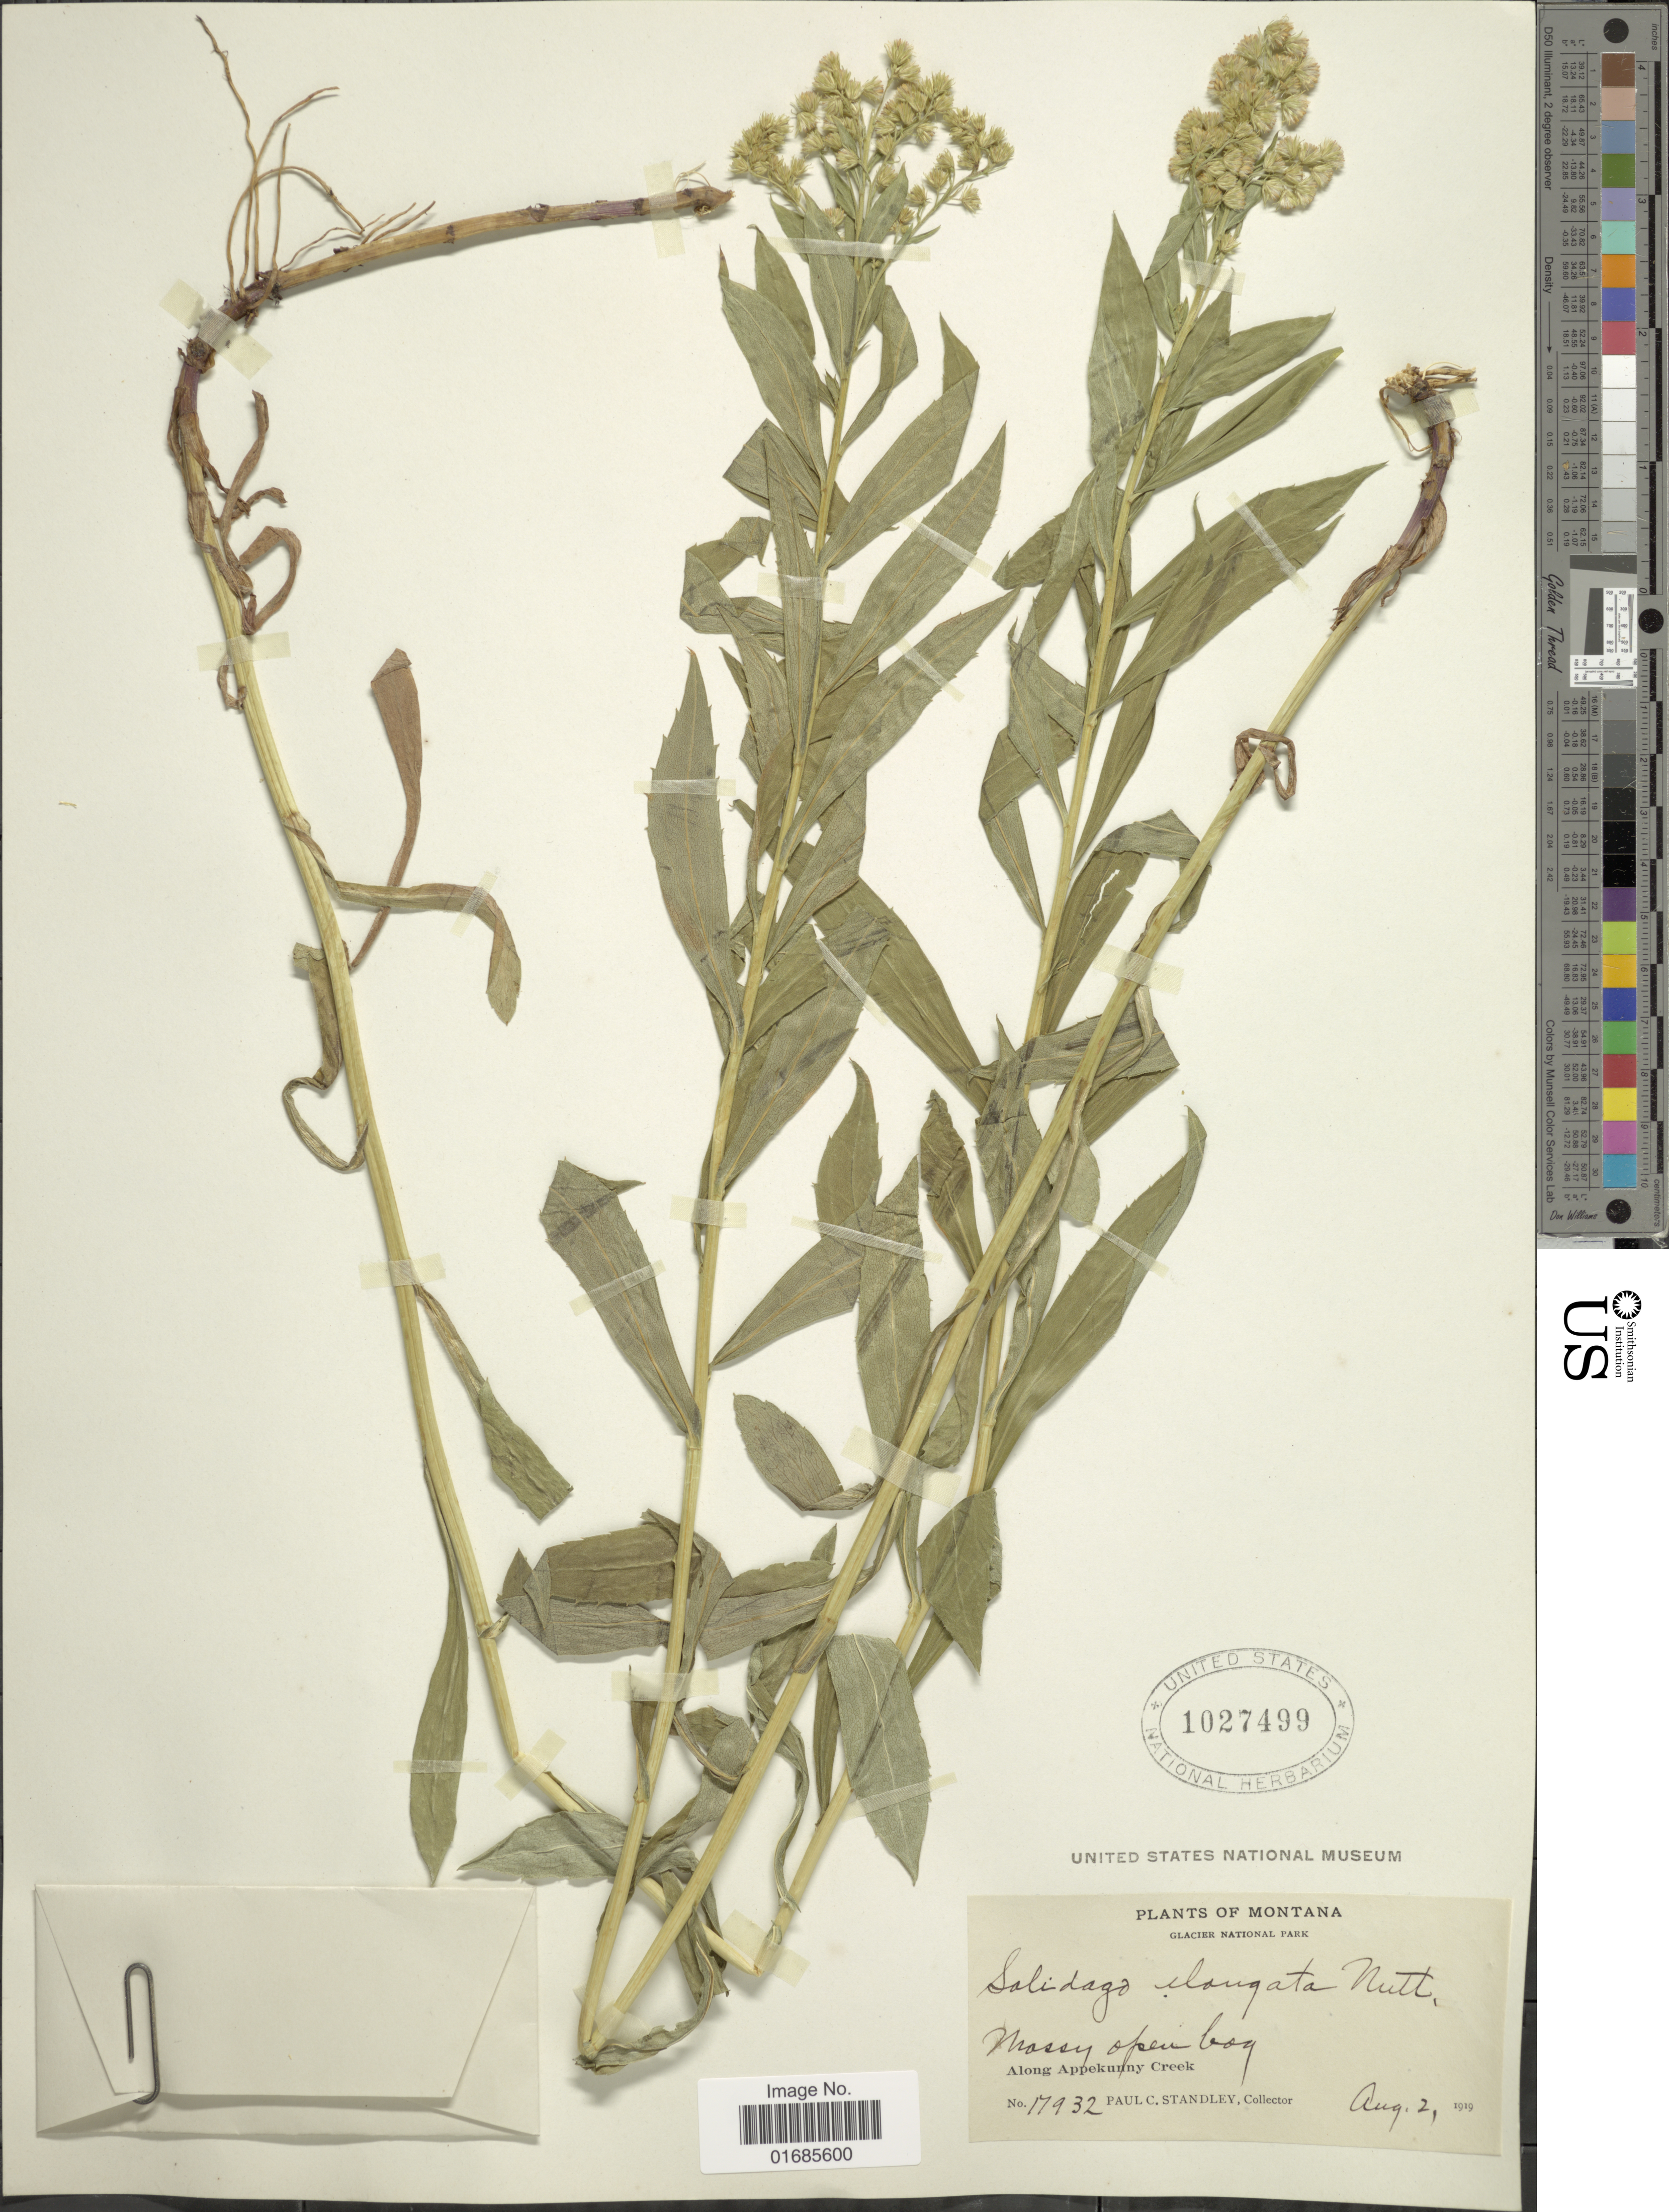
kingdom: Plantae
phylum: Tracheophyta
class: Magnoliopsida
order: Asterales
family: Asteraceae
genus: Solidago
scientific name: Solidago canadensis var. salebrosa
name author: (Piper) M.E. Jones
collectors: P. C. Standley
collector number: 17932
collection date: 1919-08-02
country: United States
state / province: Montana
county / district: Glacier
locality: Glacier National Park, along Appekunny Creek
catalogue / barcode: US 1027499